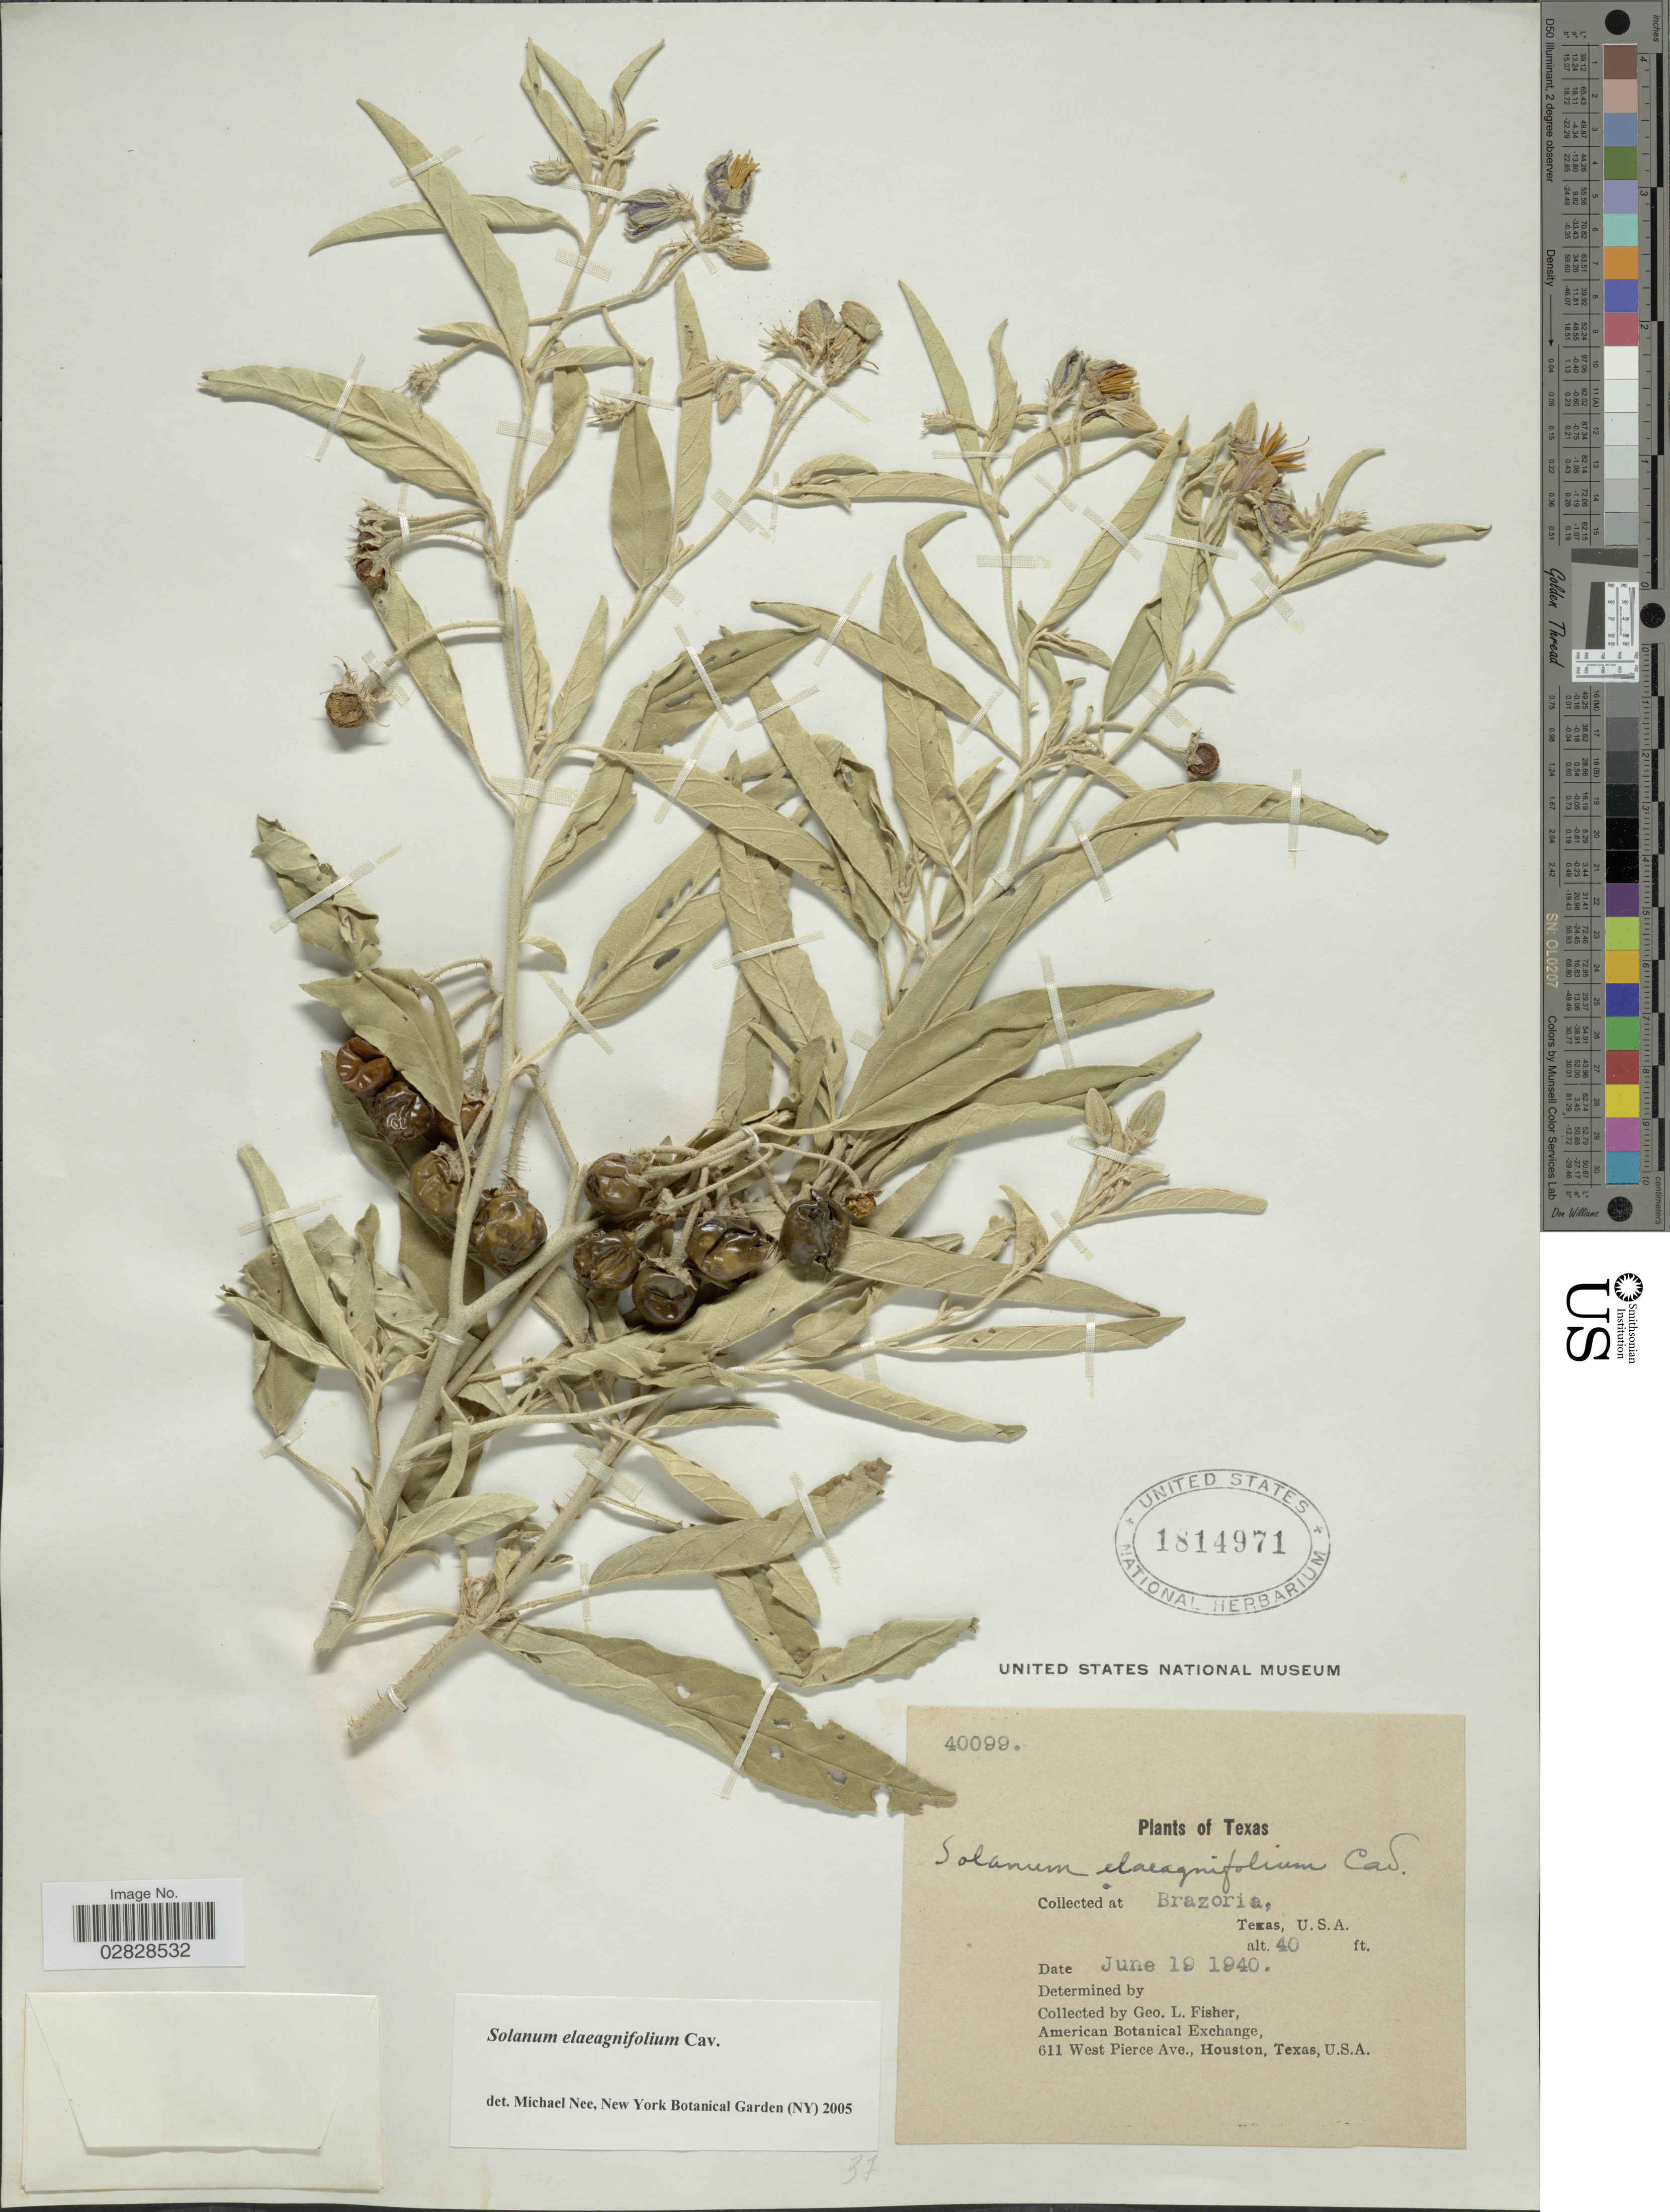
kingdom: Plantae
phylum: Tracheophyta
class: Magnoliopsida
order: Solanales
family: Solanaceae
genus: Solanum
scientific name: Solanum elaeagnifolium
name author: Cav.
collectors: G. L. Fisher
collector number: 40099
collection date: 1940-06-19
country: United States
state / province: Texas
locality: Brazoria.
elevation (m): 12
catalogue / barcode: US 1814971